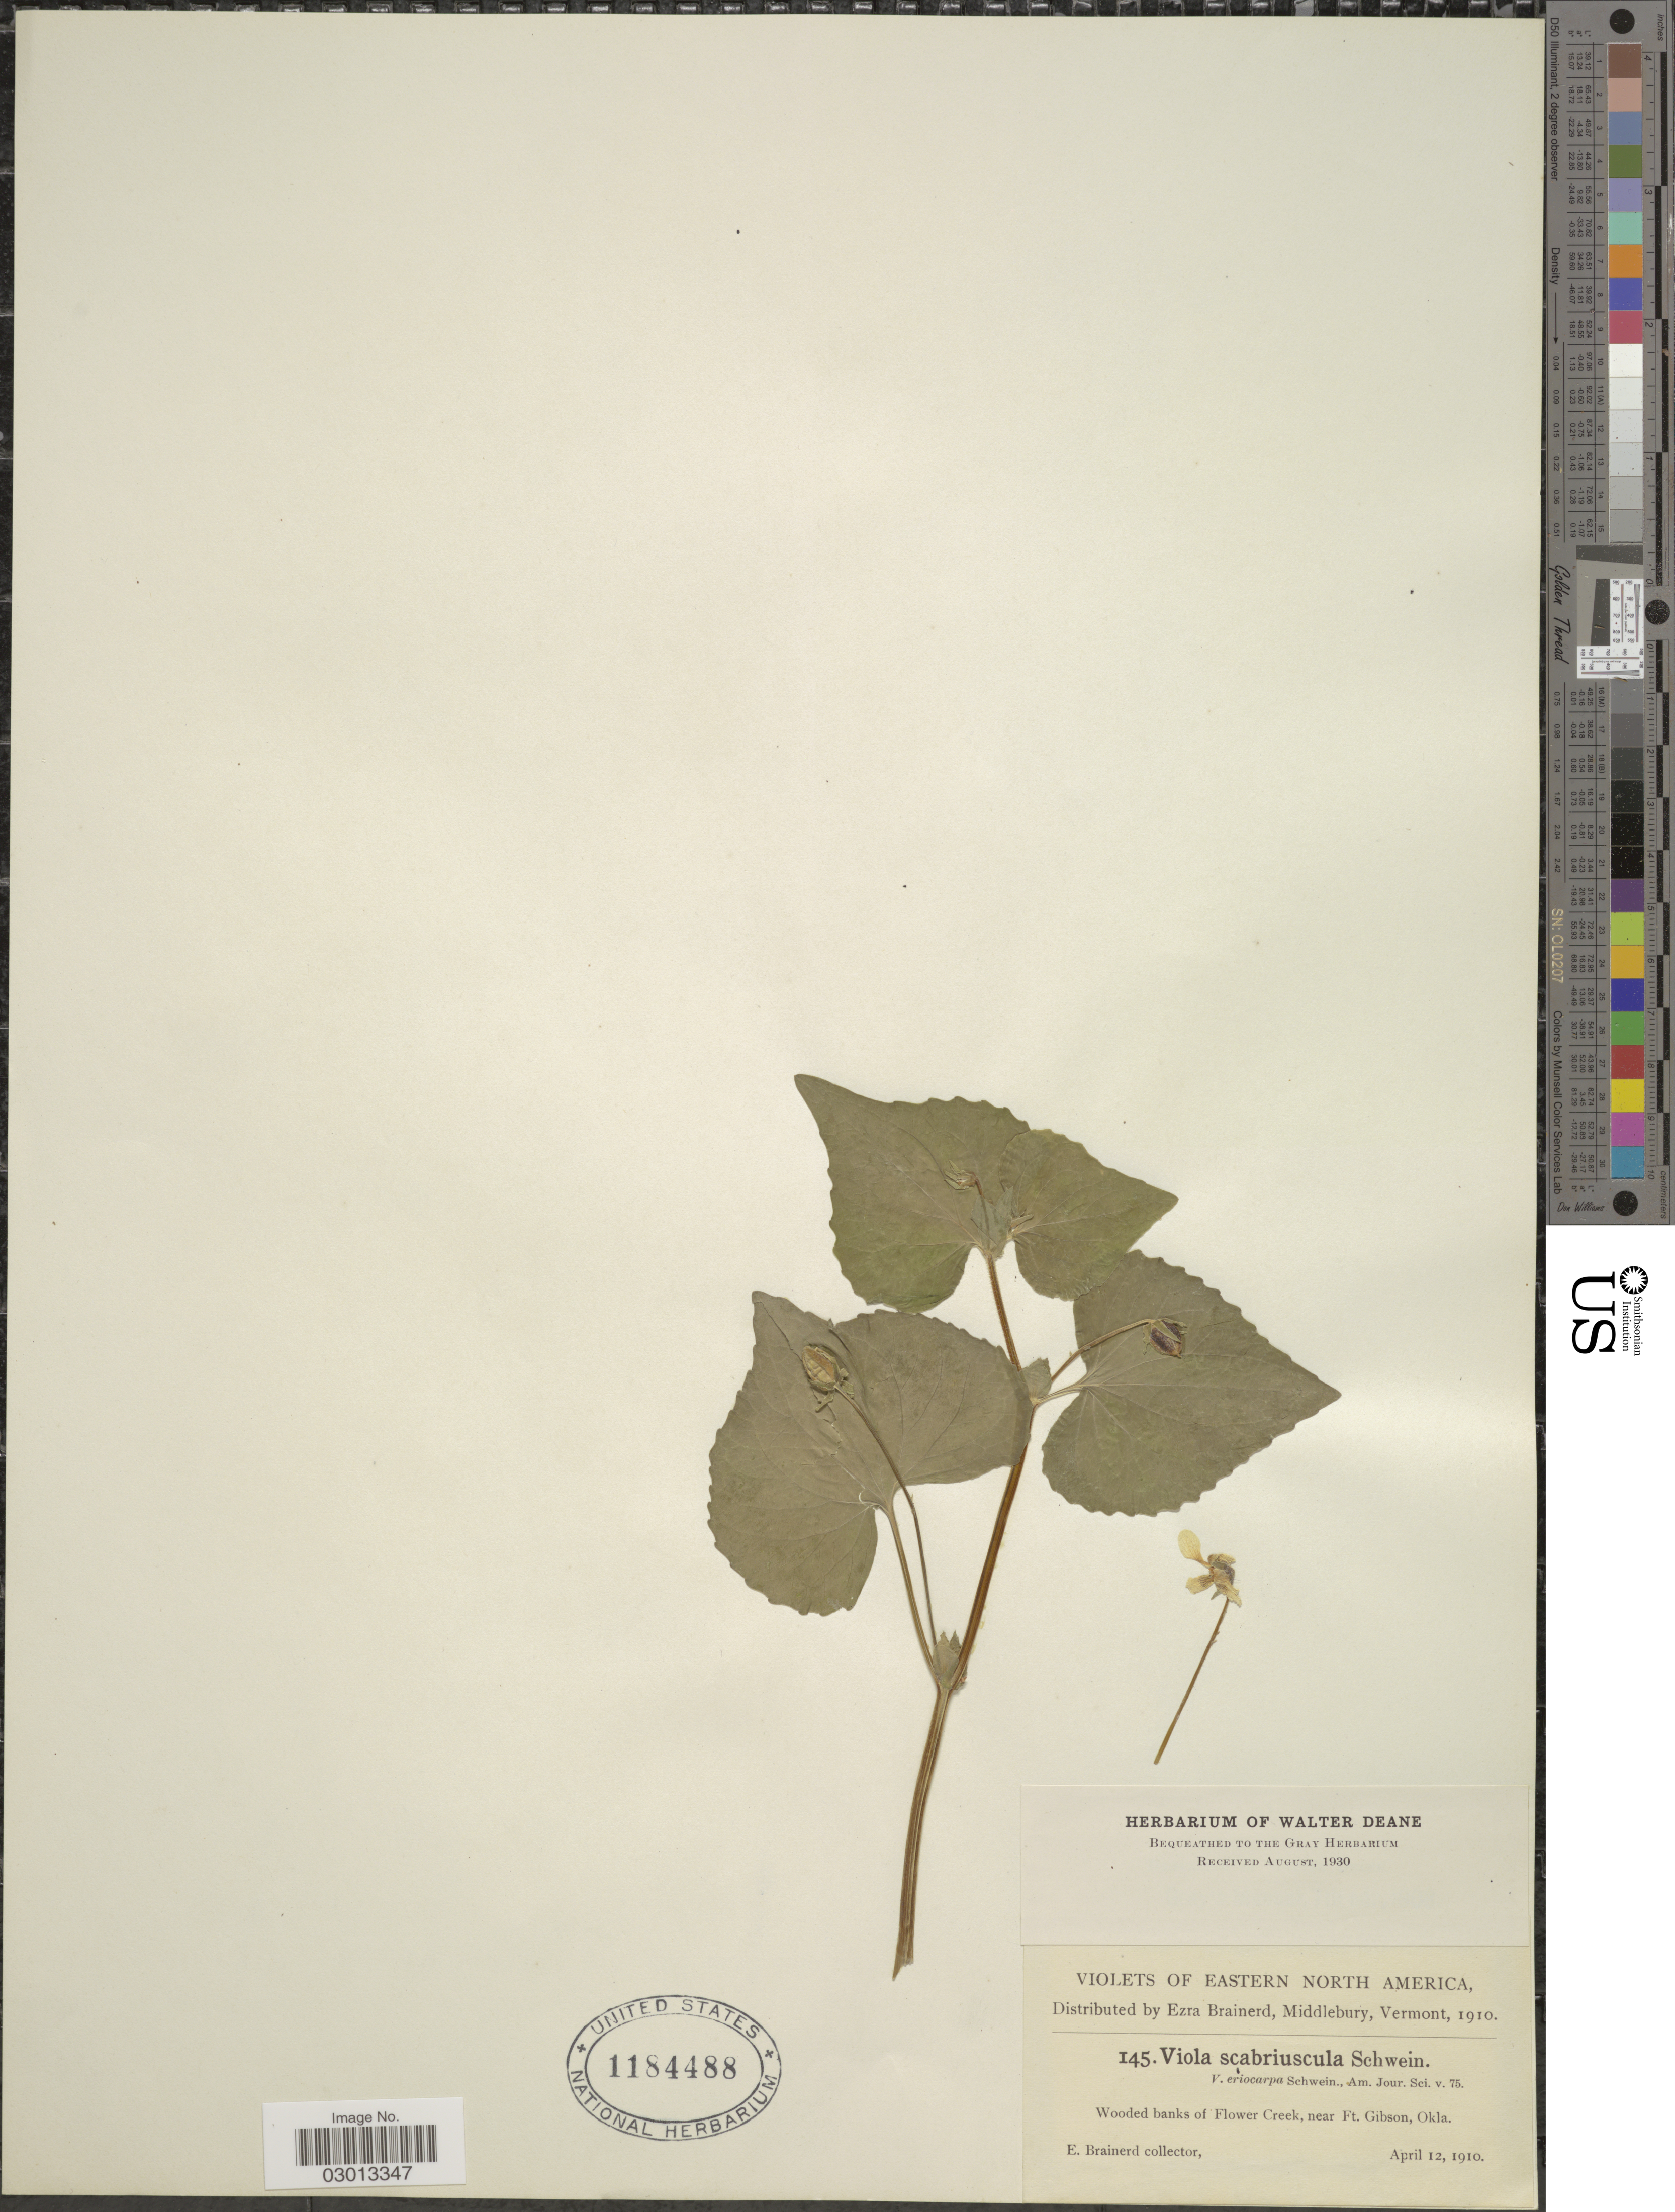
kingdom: Plantae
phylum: Tracheophyta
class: Magnoliopsida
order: Malpighiales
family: Violaceae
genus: Viola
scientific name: Viola pensylvanica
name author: Michx.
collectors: E. Brainerd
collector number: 145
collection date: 1910-04-12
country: United States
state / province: Oklahoma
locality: Eastern North America. Wooded banks of Flower Creek, near Ft. Gibson.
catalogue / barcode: US 1184488